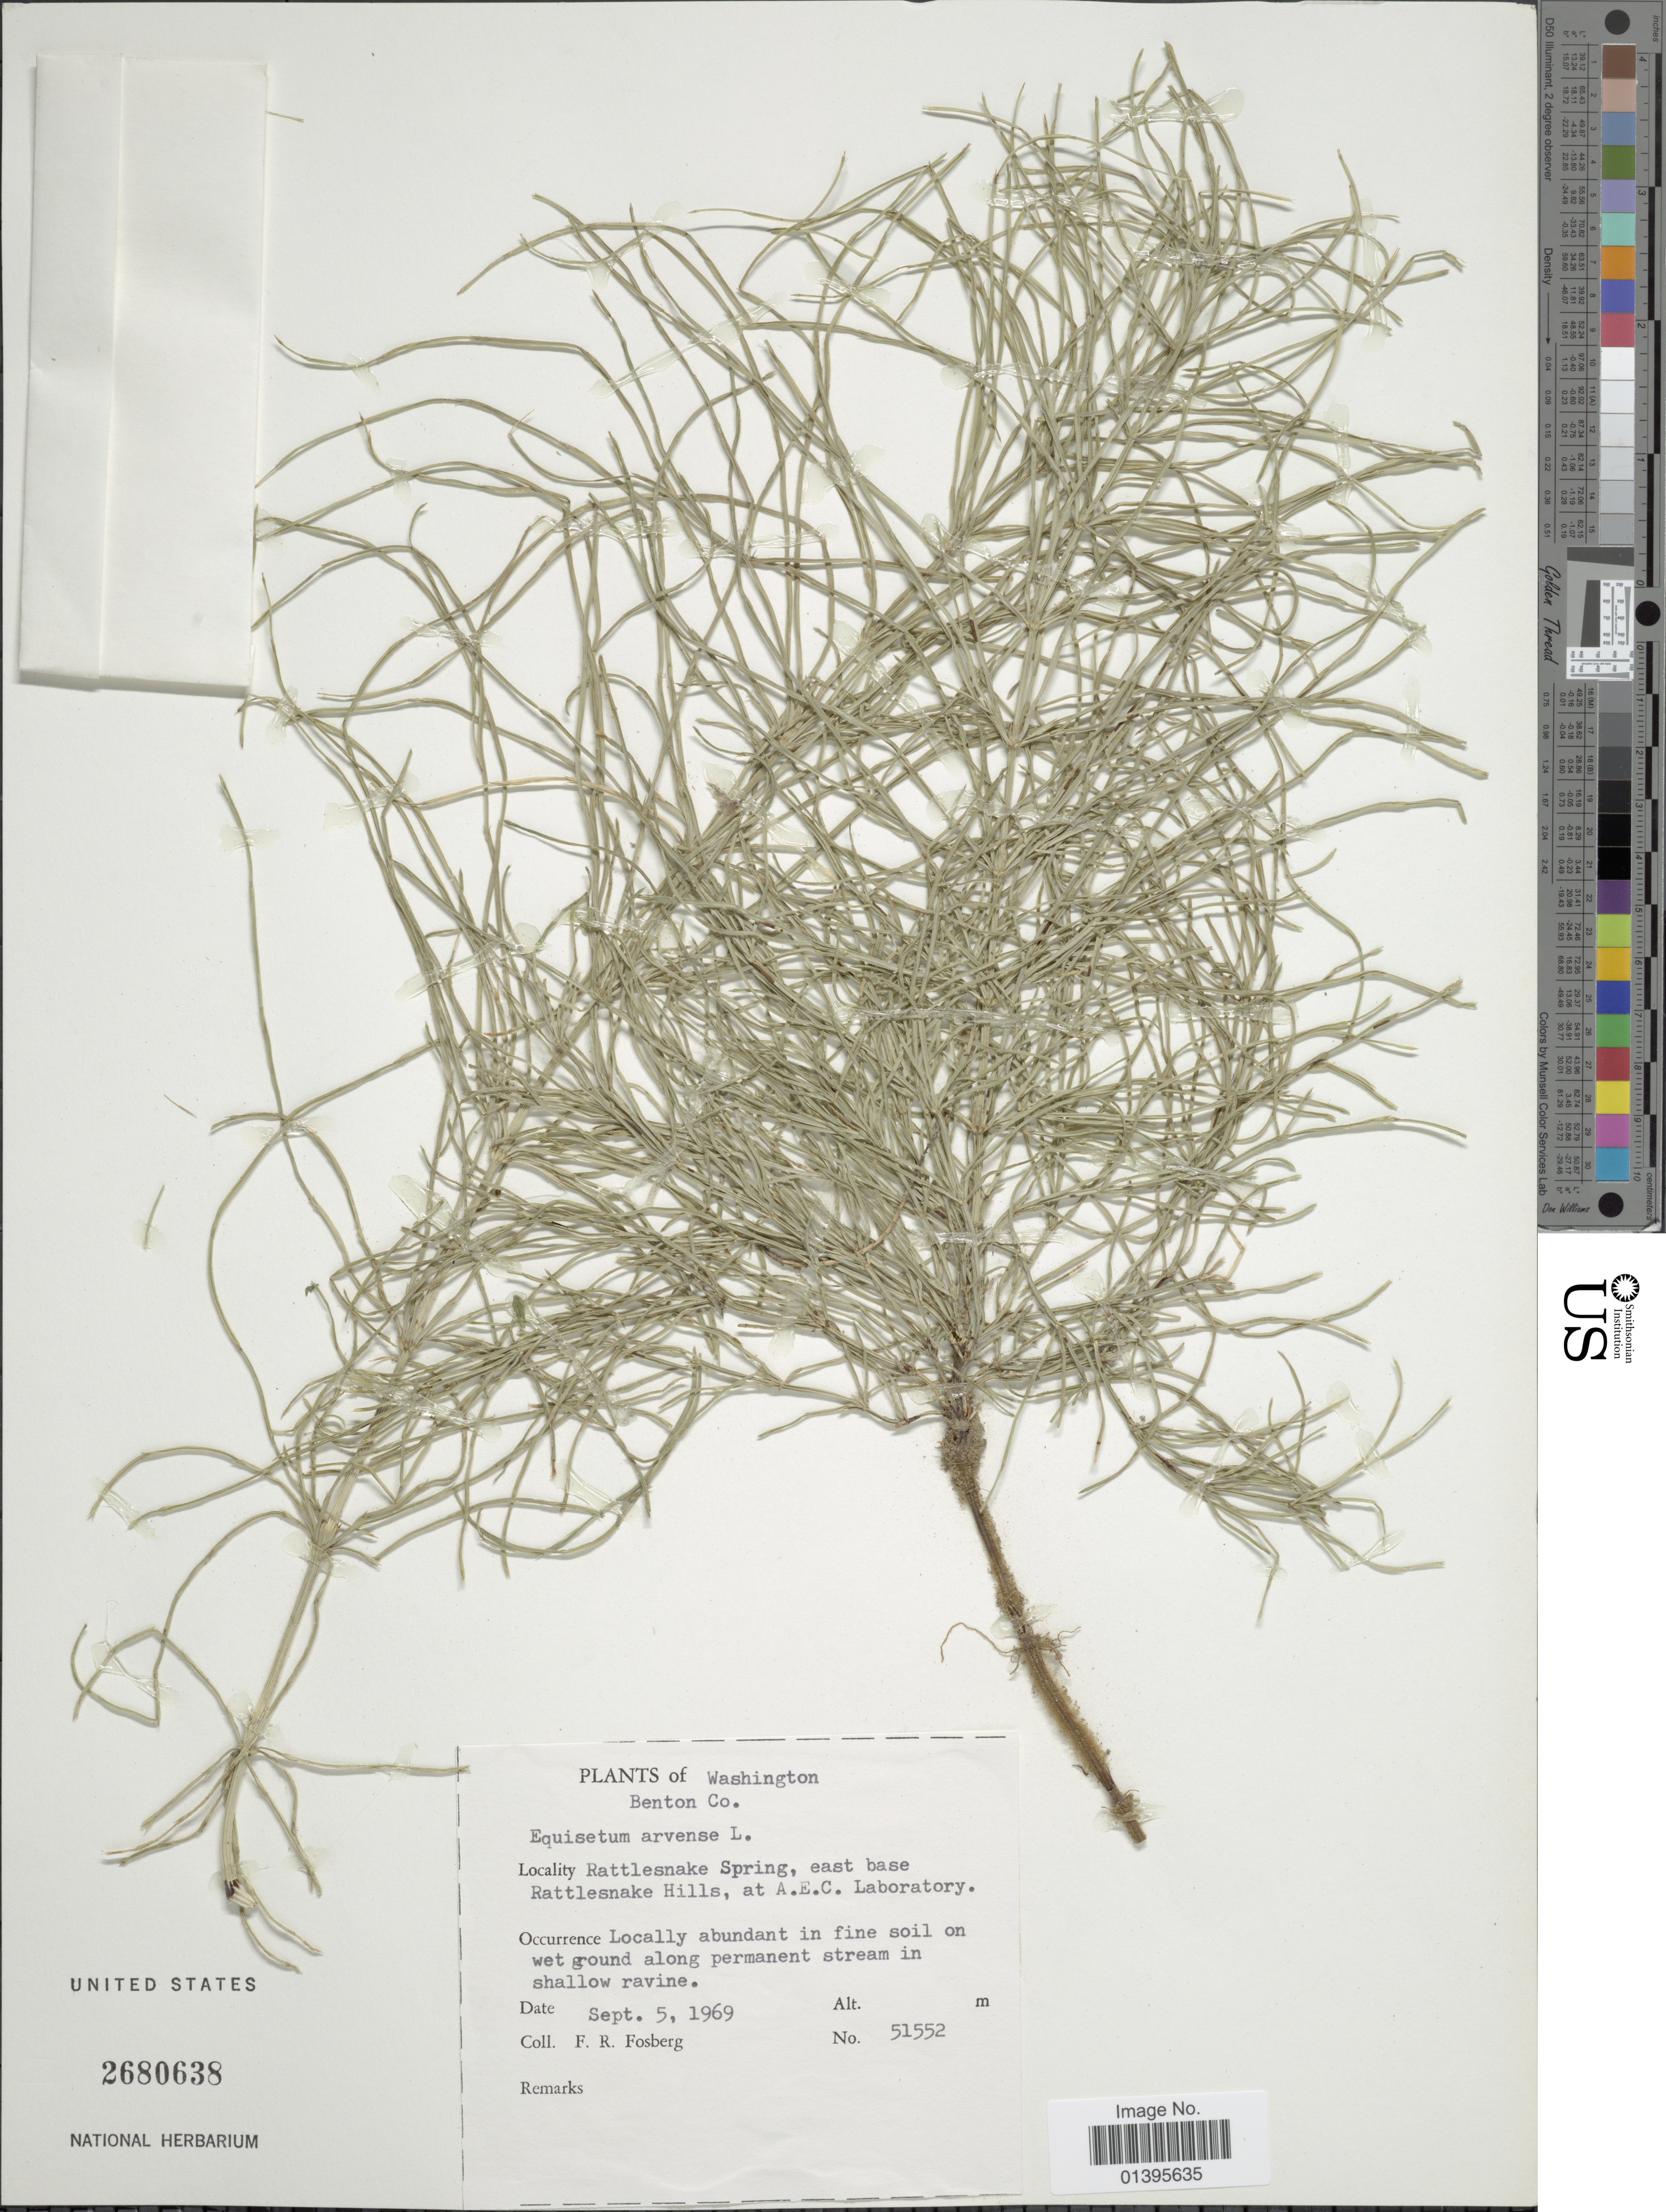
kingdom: Plantae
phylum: Tracheophyta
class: Polypodiopsida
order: Equisetales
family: Equisetaceae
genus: Equisetum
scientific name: Equisetum arvense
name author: L.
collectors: F. R. Fosberg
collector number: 51552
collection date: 1969-09-05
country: United States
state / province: Washington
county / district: Benton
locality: Benton Co. Rattlesnake Spring, east base Rattlesnake Hills, at A.E.C. Laboratory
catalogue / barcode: US 2680638